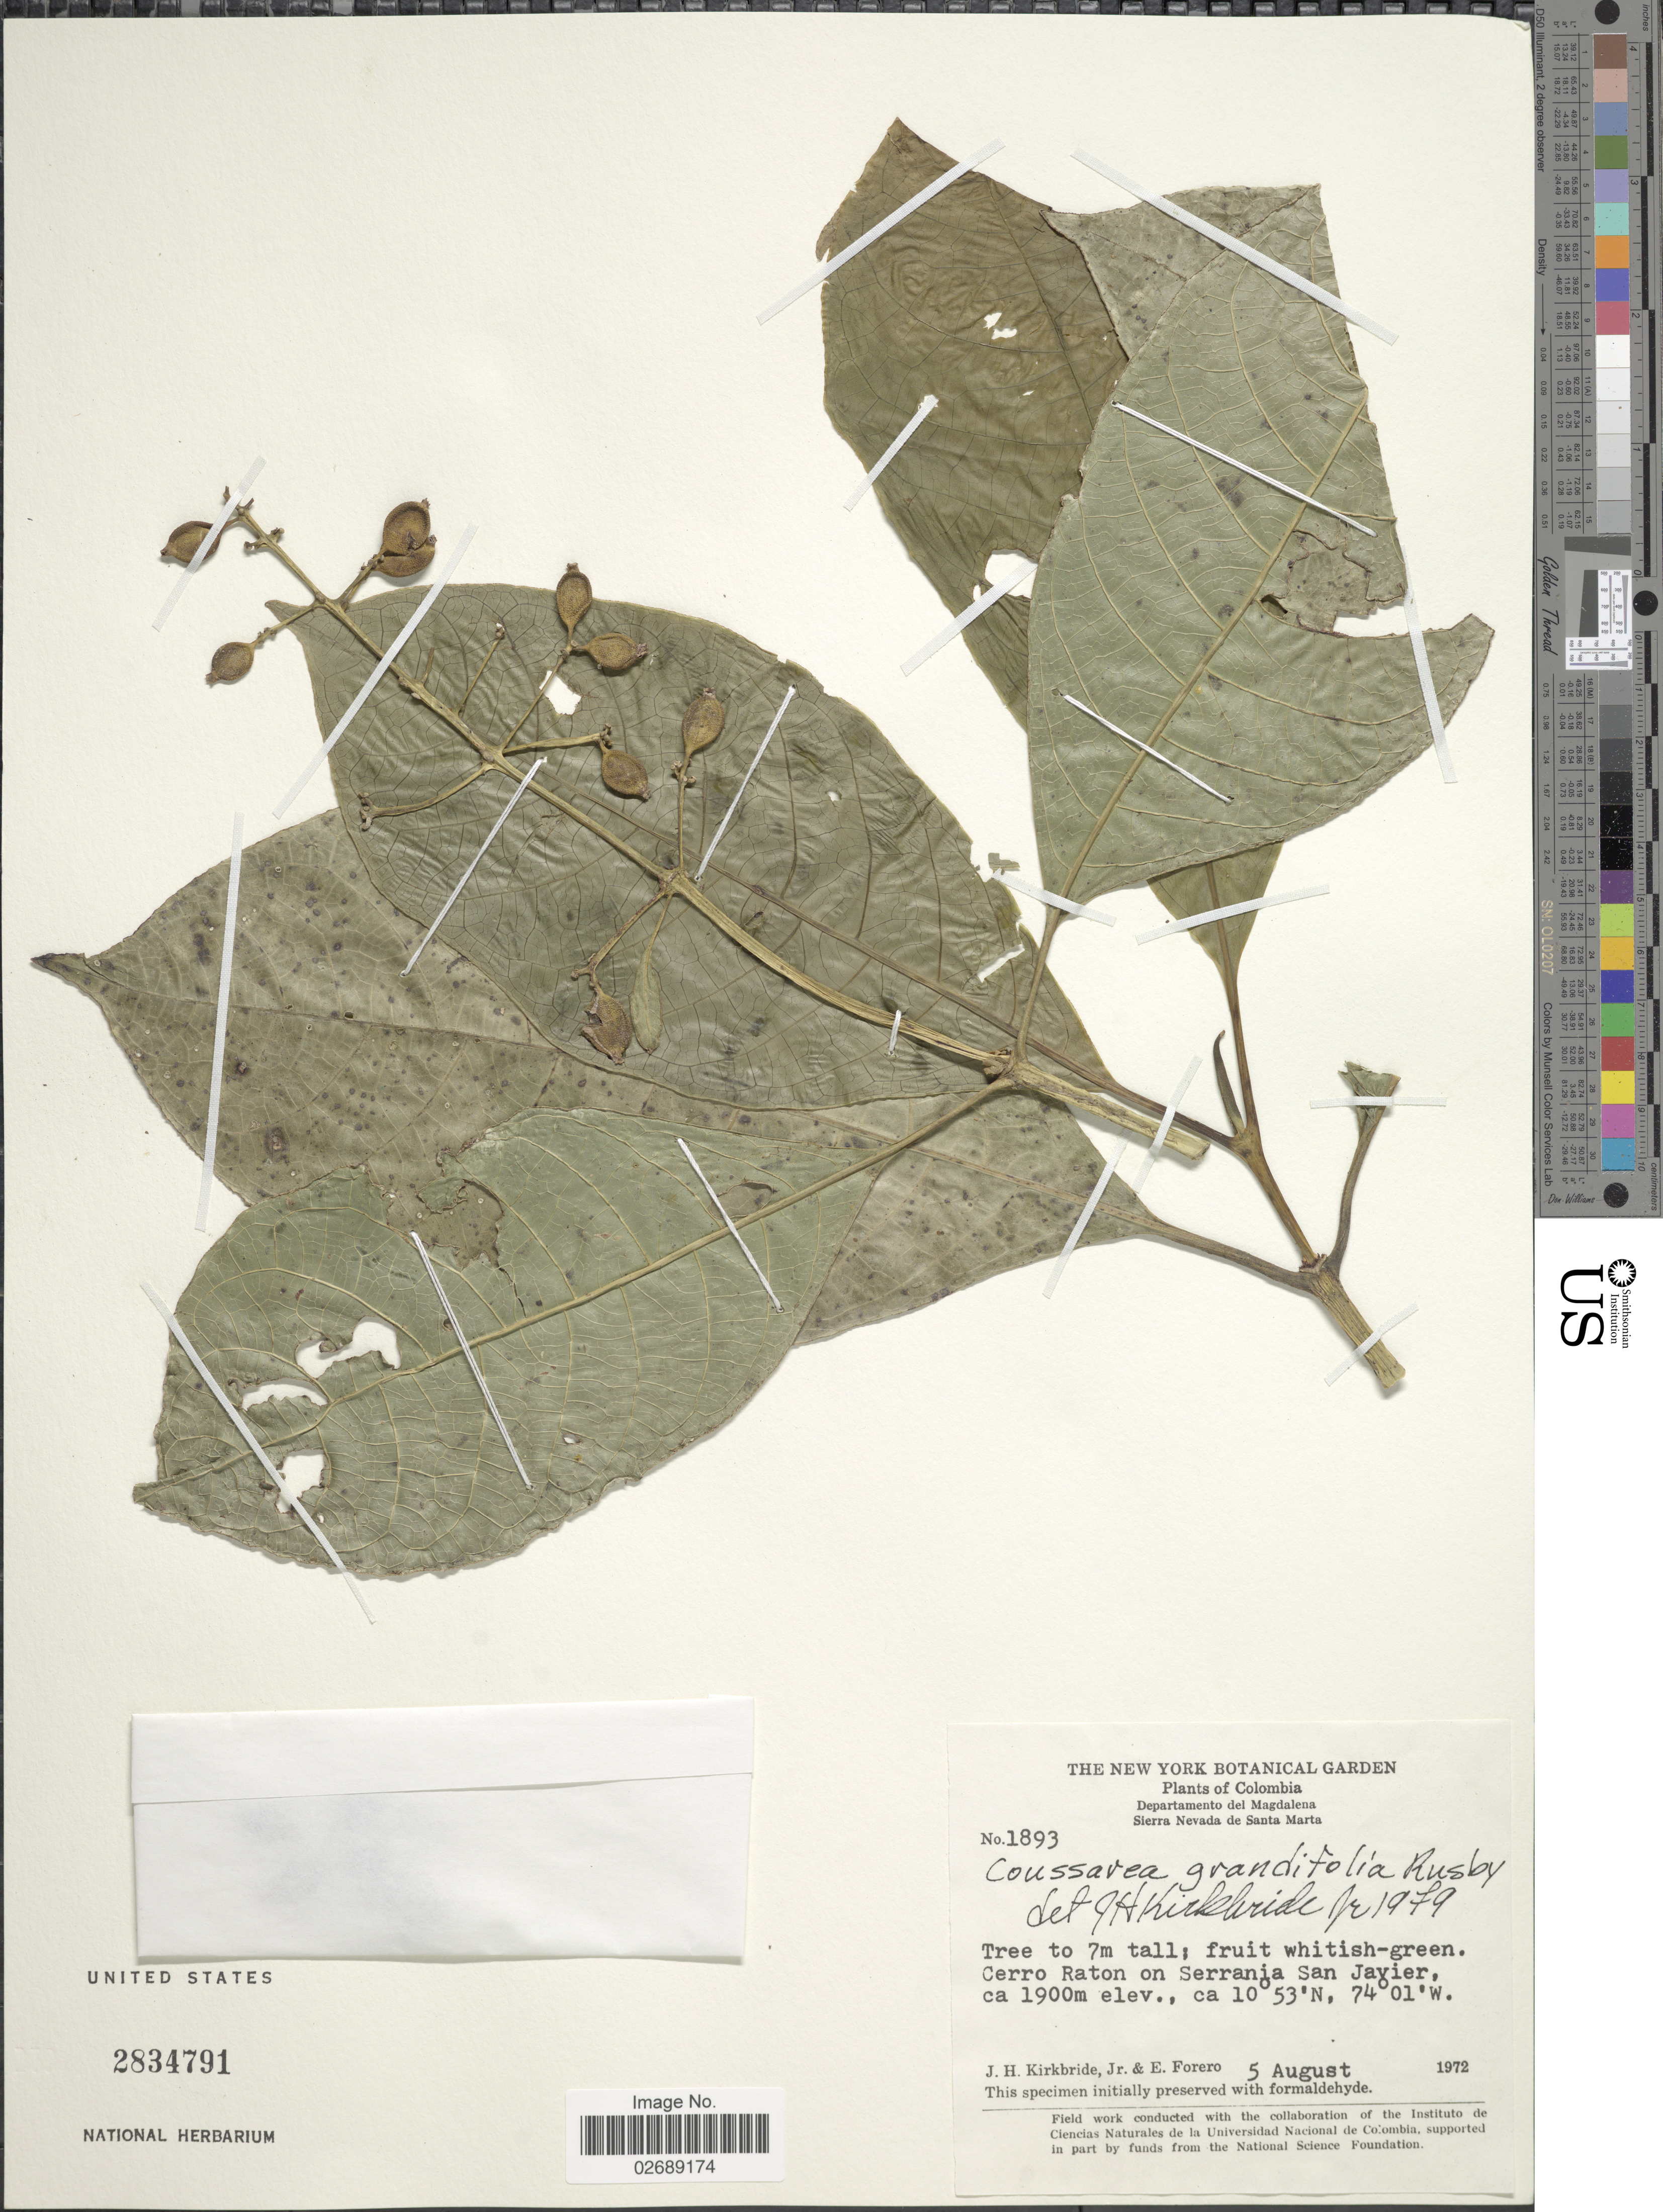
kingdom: Plantae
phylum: Tracheophyta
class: Magnoliopsida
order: Gentianales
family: Rubiaceae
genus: Coussarea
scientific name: Coussarea grandifolia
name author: Rusby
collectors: J. H. Kirkbride & E. Forero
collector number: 1893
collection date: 1972-08-05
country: Colombia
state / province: Magdalena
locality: Sierra Nevada de Santa Marta, Cerro Raton on Serrania San Javier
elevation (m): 1900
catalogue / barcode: US 2834791